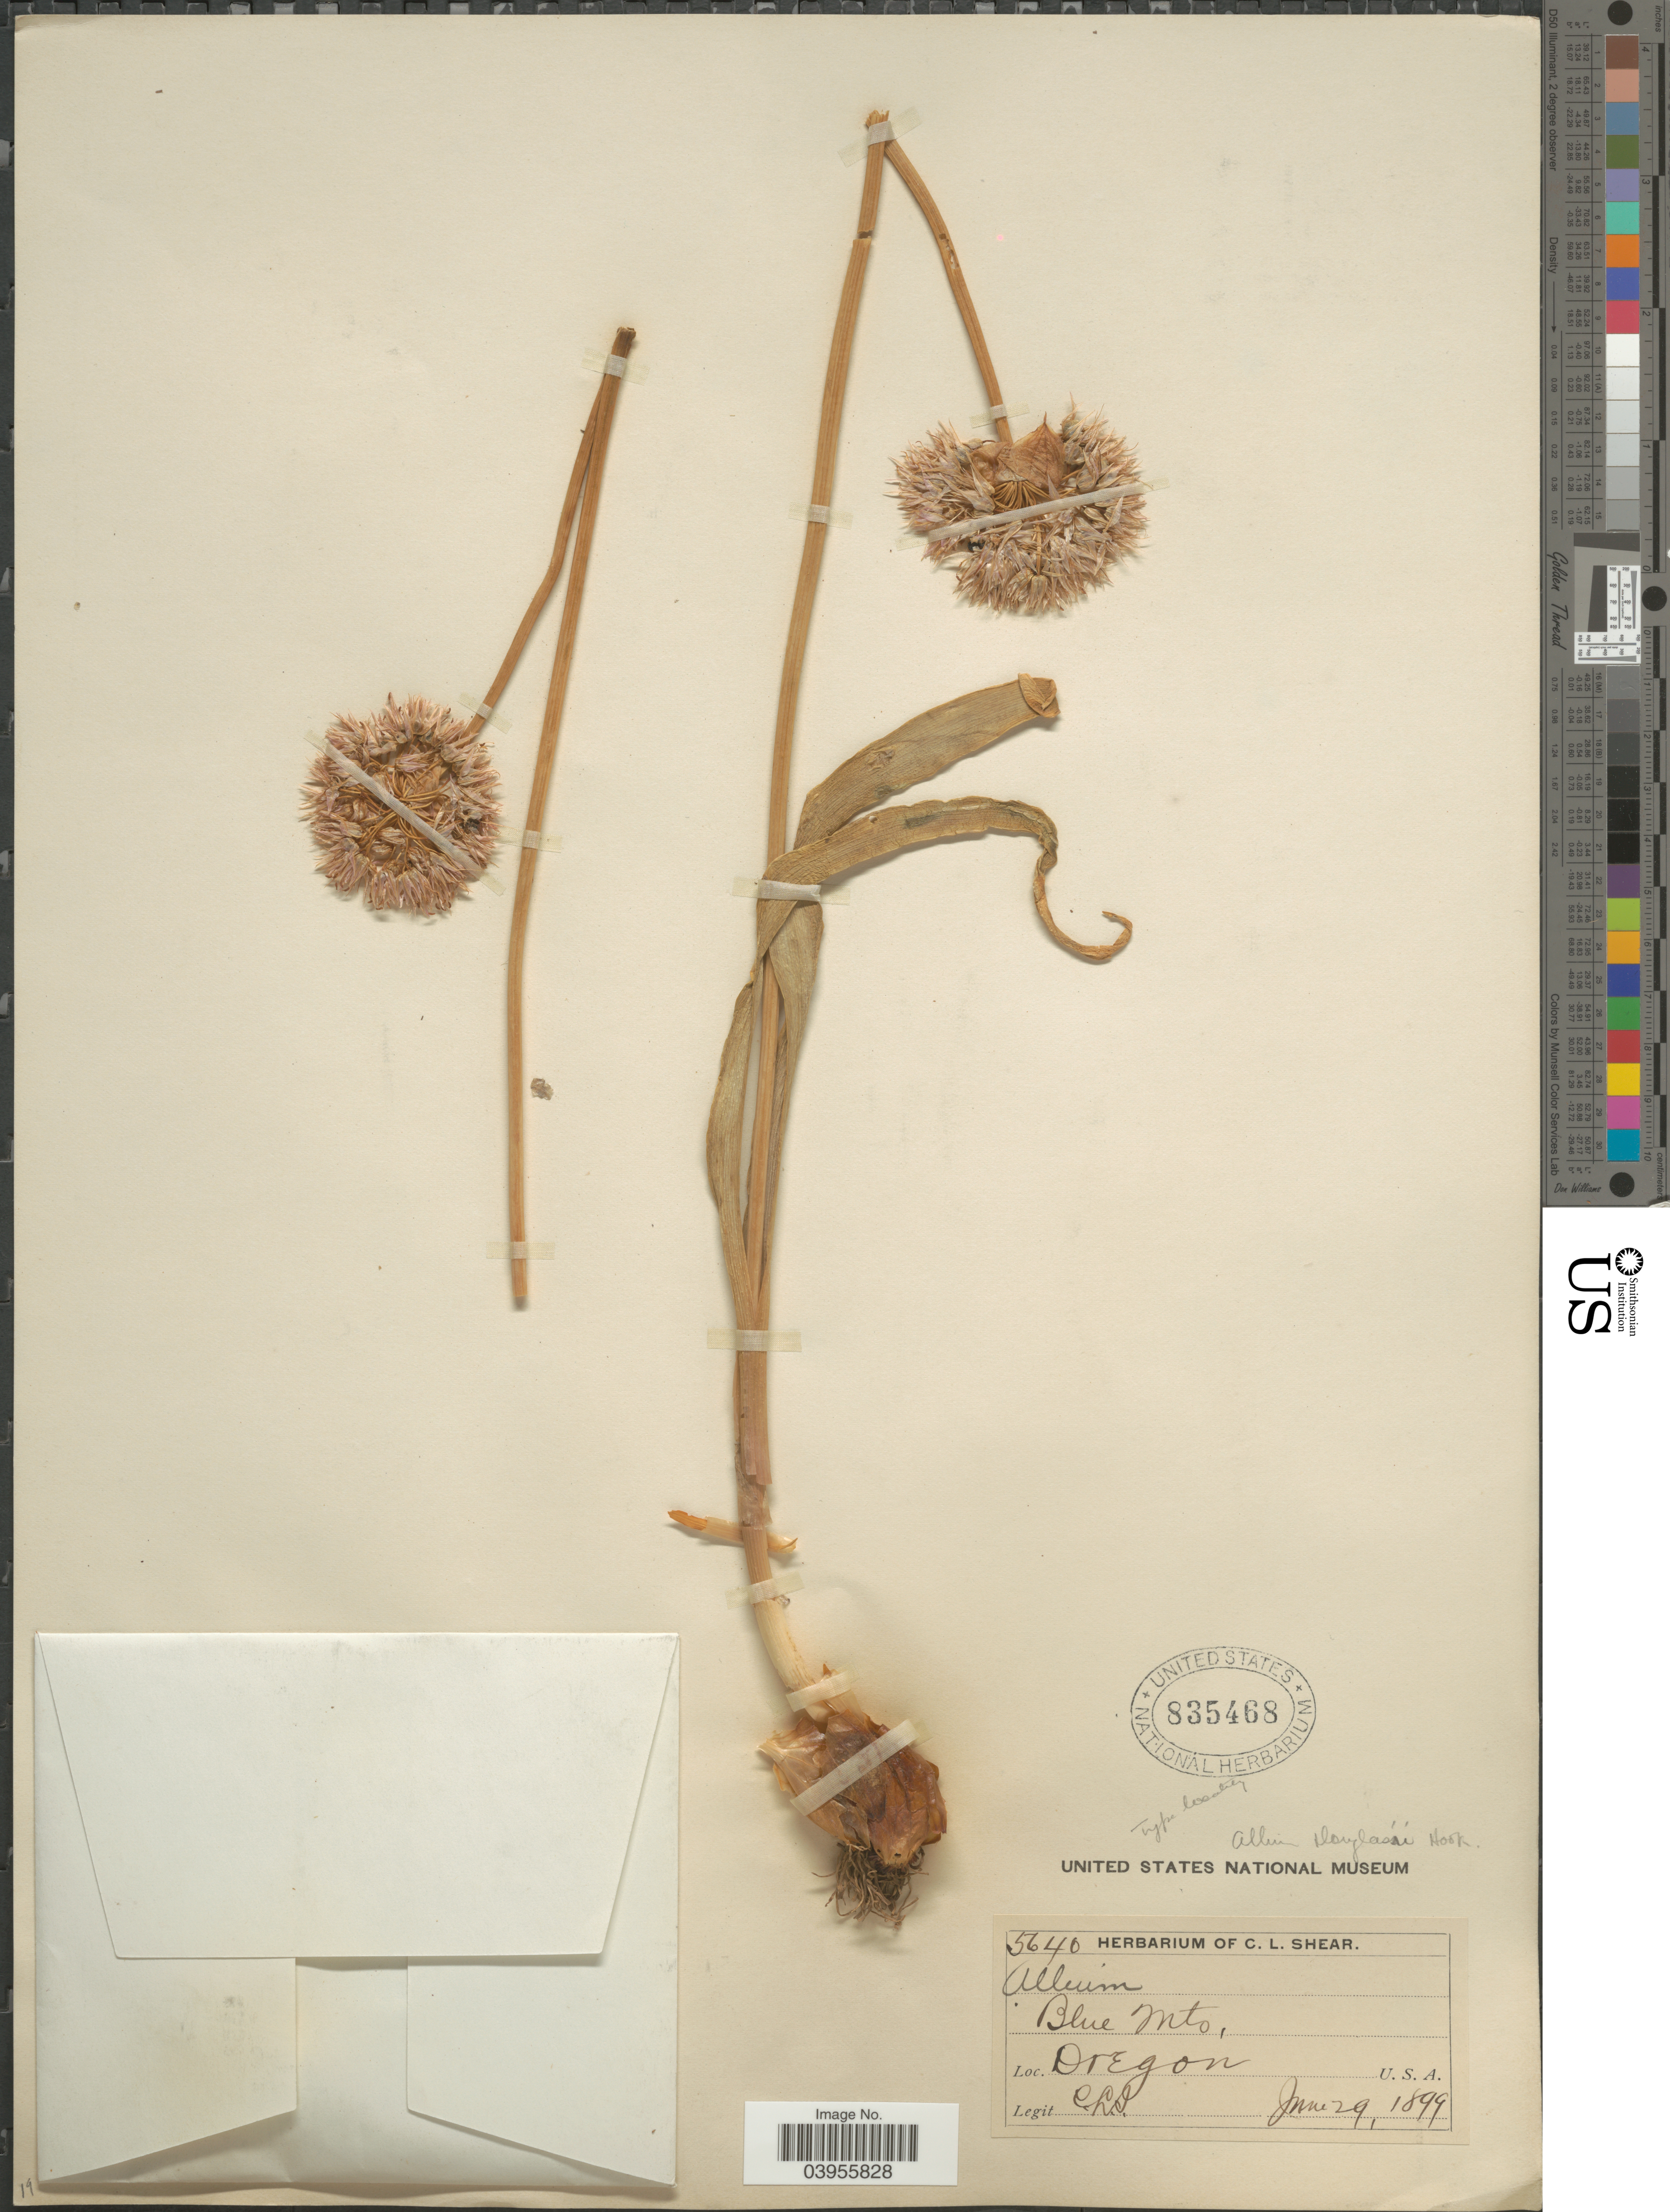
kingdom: Plantae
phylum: Tracheophyta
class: Liliopsida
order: Asparagales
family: Amaryllidaceae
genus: Allium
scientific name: Allium douglasii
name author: Hook.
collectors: C. L. Shear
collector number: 5640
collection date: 1899-06-29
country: United States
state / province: Oregon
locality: Blue Mts.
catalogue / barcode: US 835468